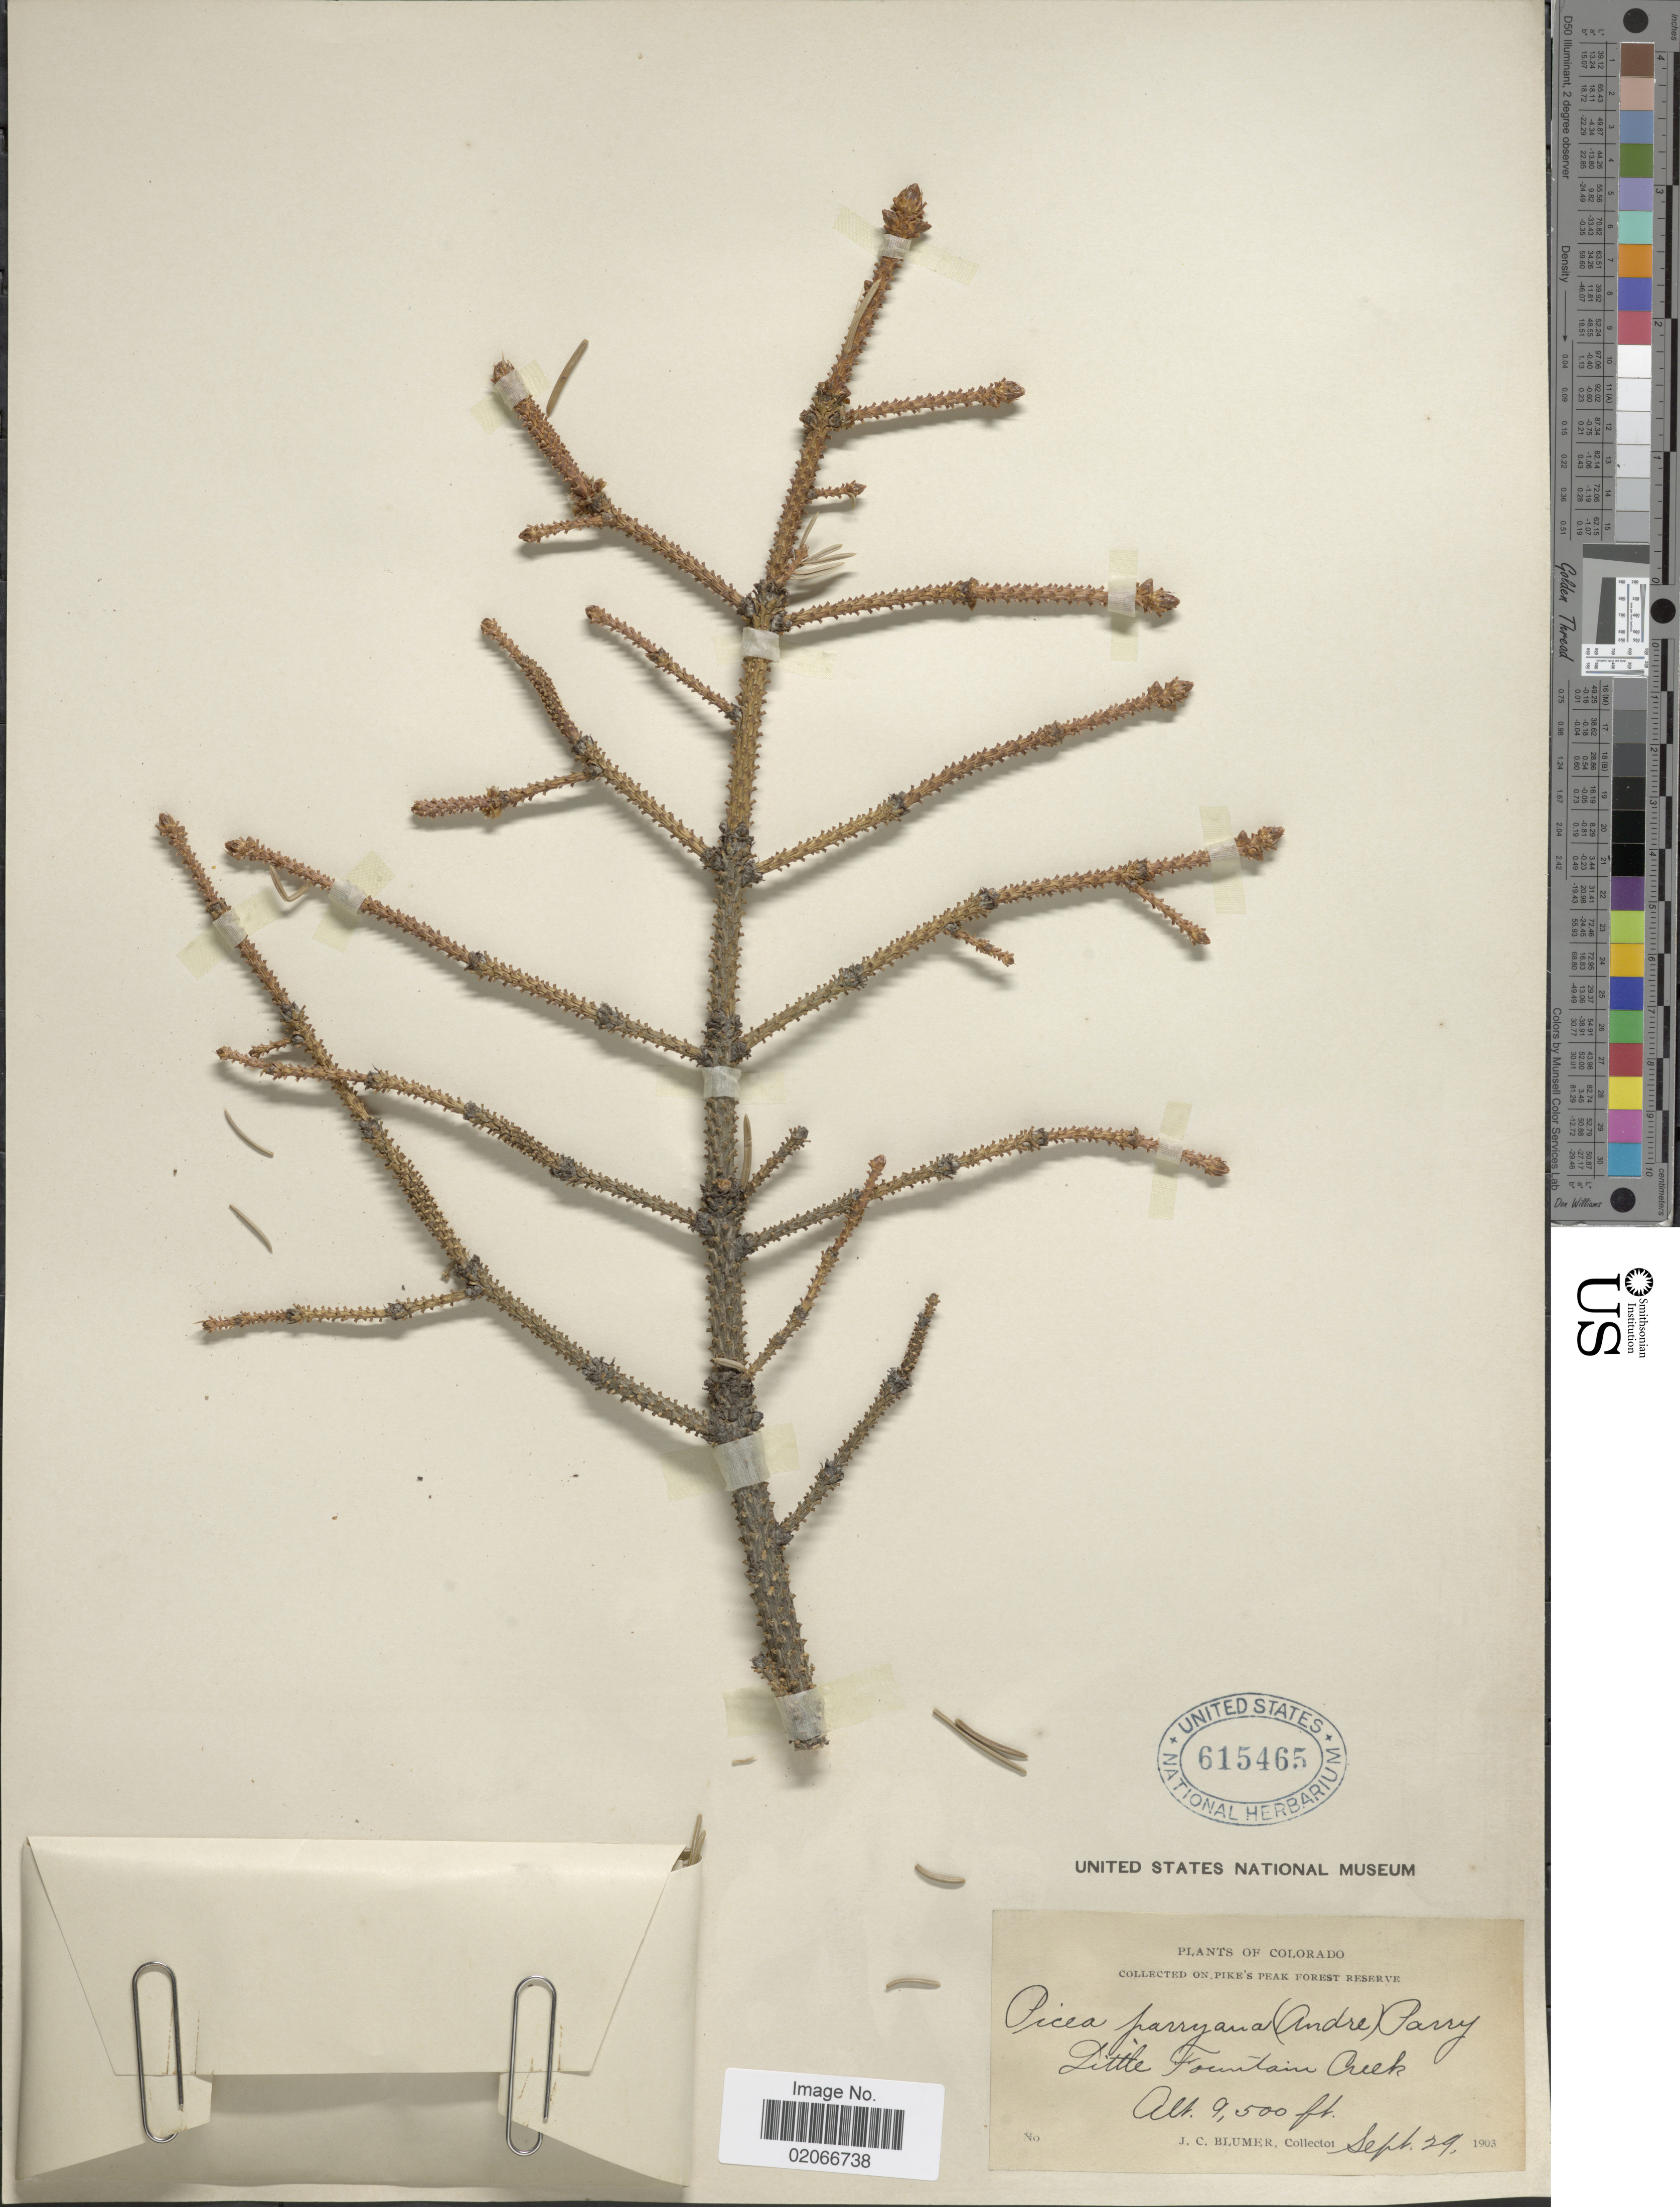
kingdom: Plantae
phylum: Tracheophyta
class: Pinopsida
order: Pinales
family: Pinaceae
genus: Picea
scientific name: Picea pungens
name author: Engelm.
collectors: J. C. Blumer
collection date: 1903-09-29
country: United States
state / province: Colorado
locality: Pike's Peak Forest Reserve, Little Fountain Creek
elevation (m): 2896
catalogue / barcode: US 615465